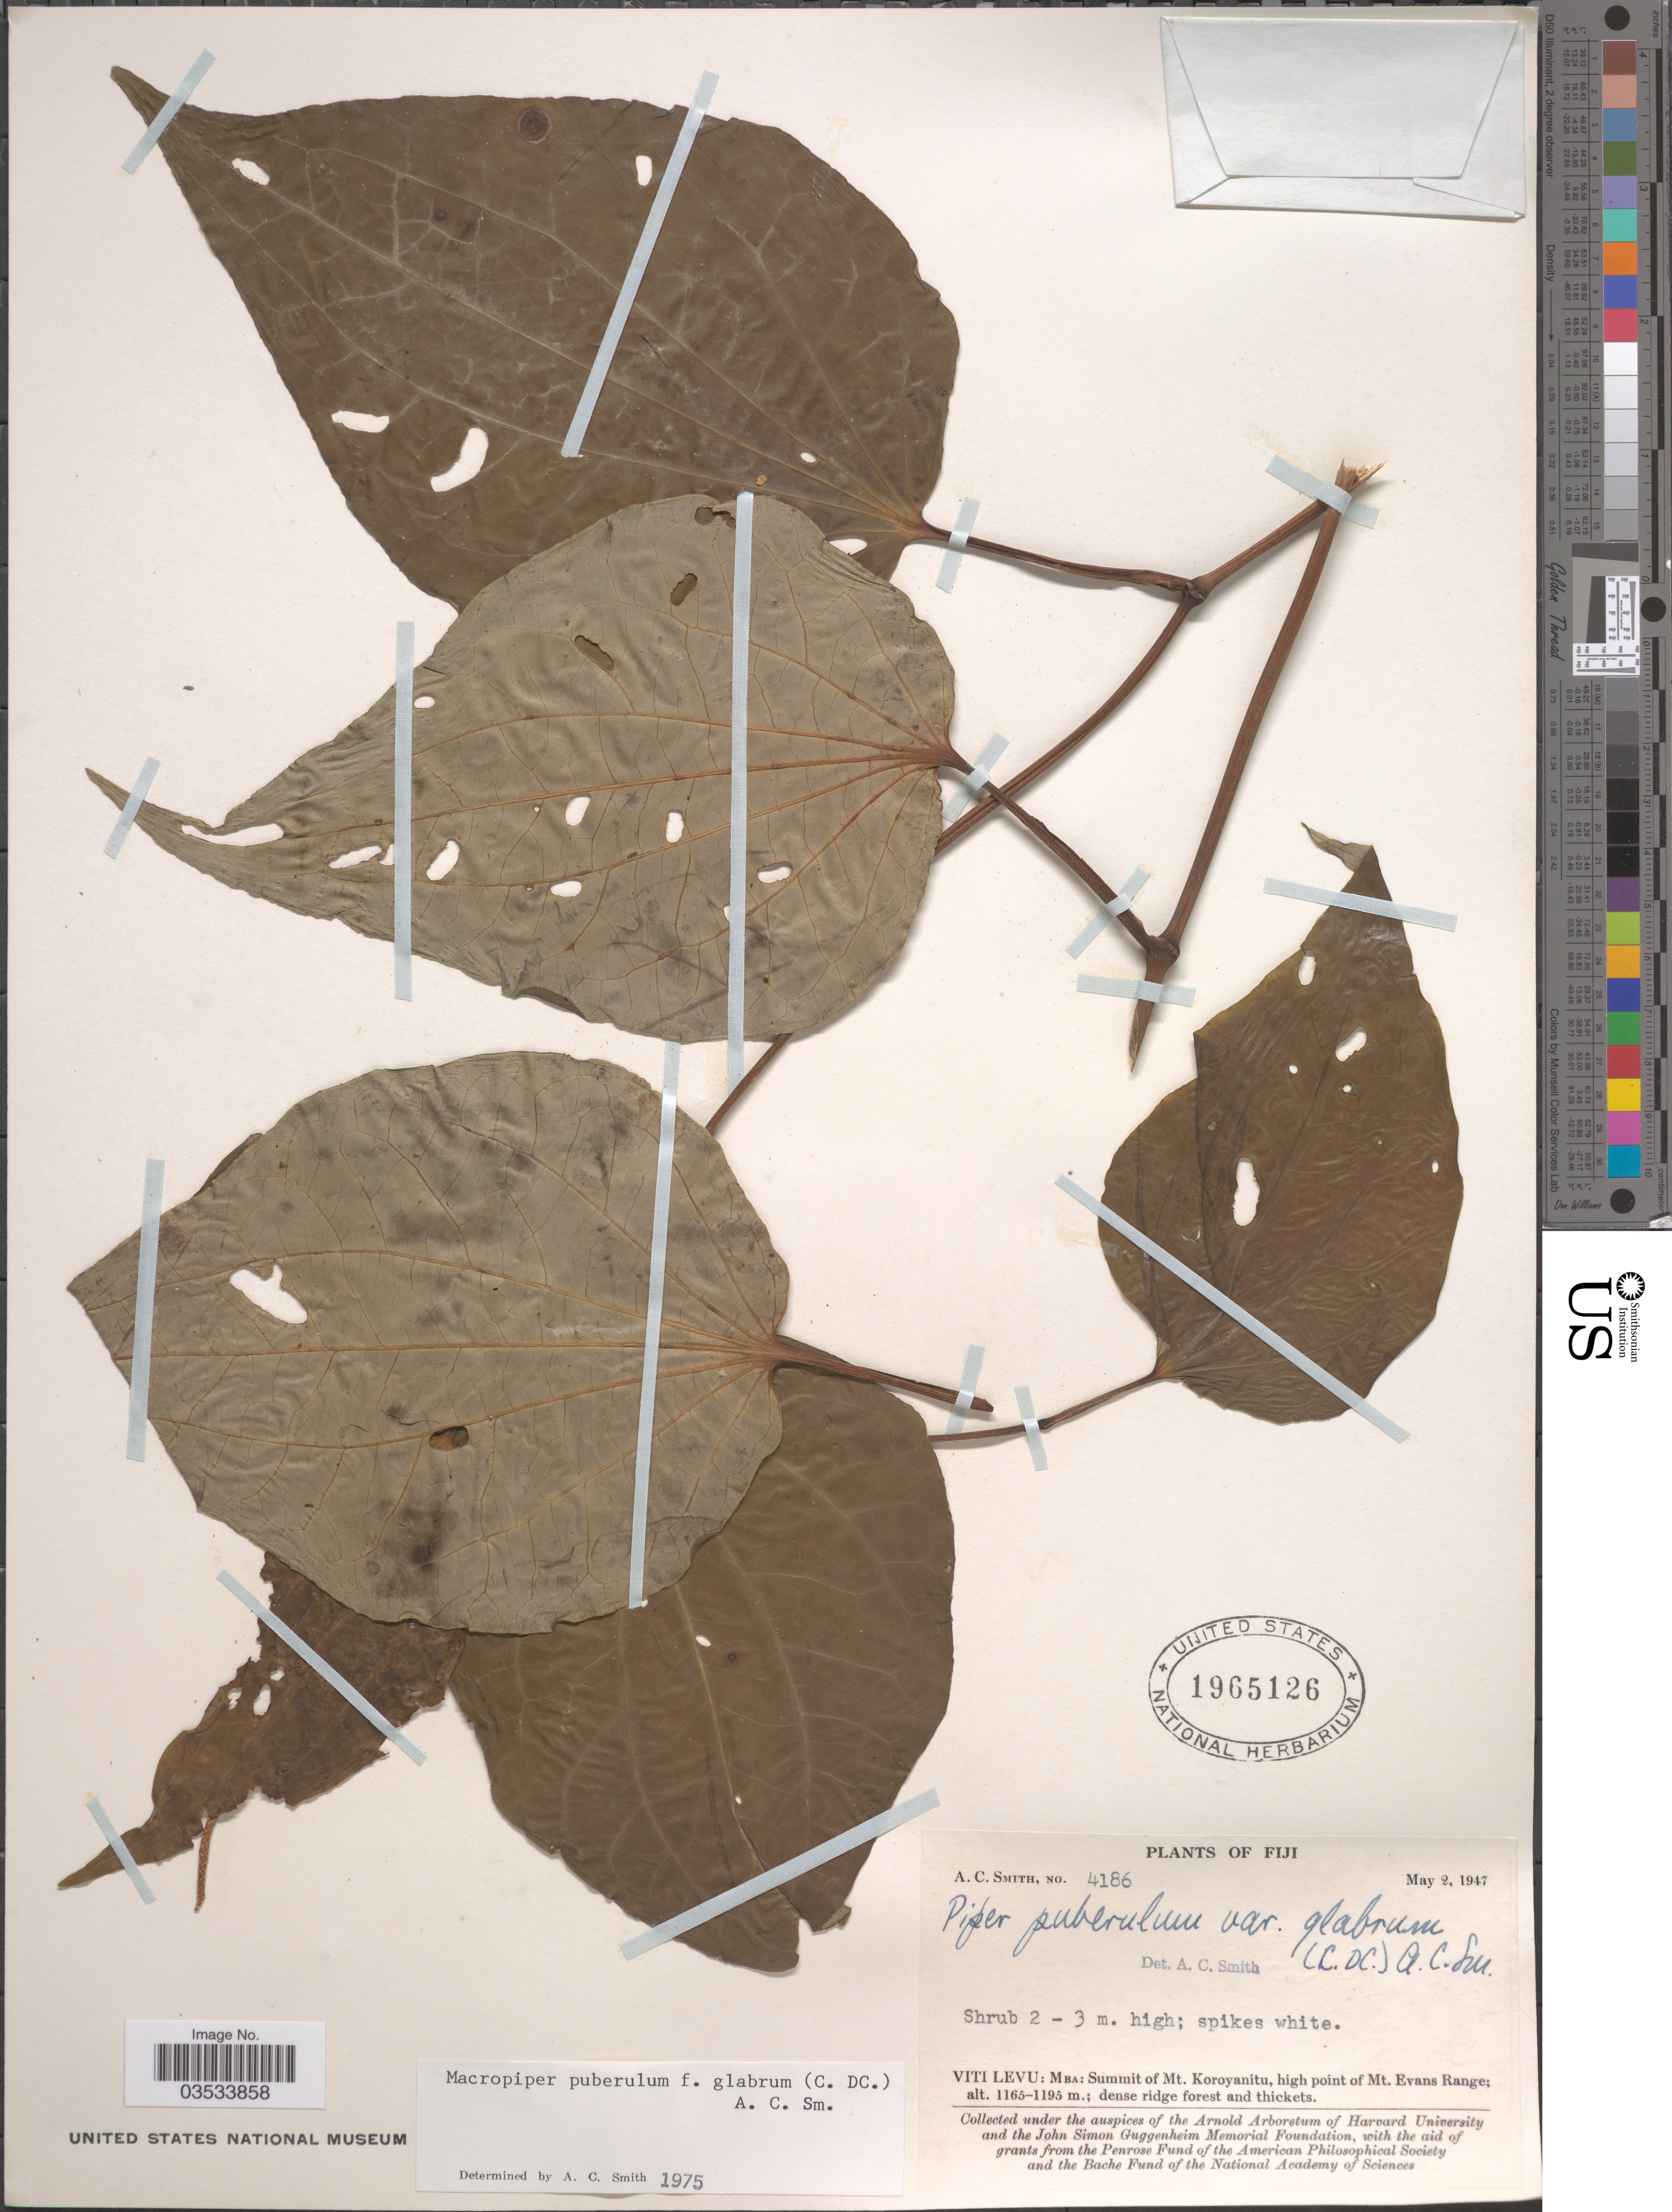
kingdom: Plantae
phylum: Tracheophyta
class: Magnoliopsida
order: Piperales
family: Piperaceae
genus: Piper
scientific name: Piper puberulum var. glabrum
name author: (C. DC.) C.A. Sm.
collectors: A. C. Smith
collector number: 4186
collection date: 1947-05-02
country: Fiji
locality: Viti Levu: Mba: Summit of Mt. Koroyanitu, high point of Mt. Evans Range.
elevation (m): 1165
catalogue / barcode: US 1965126